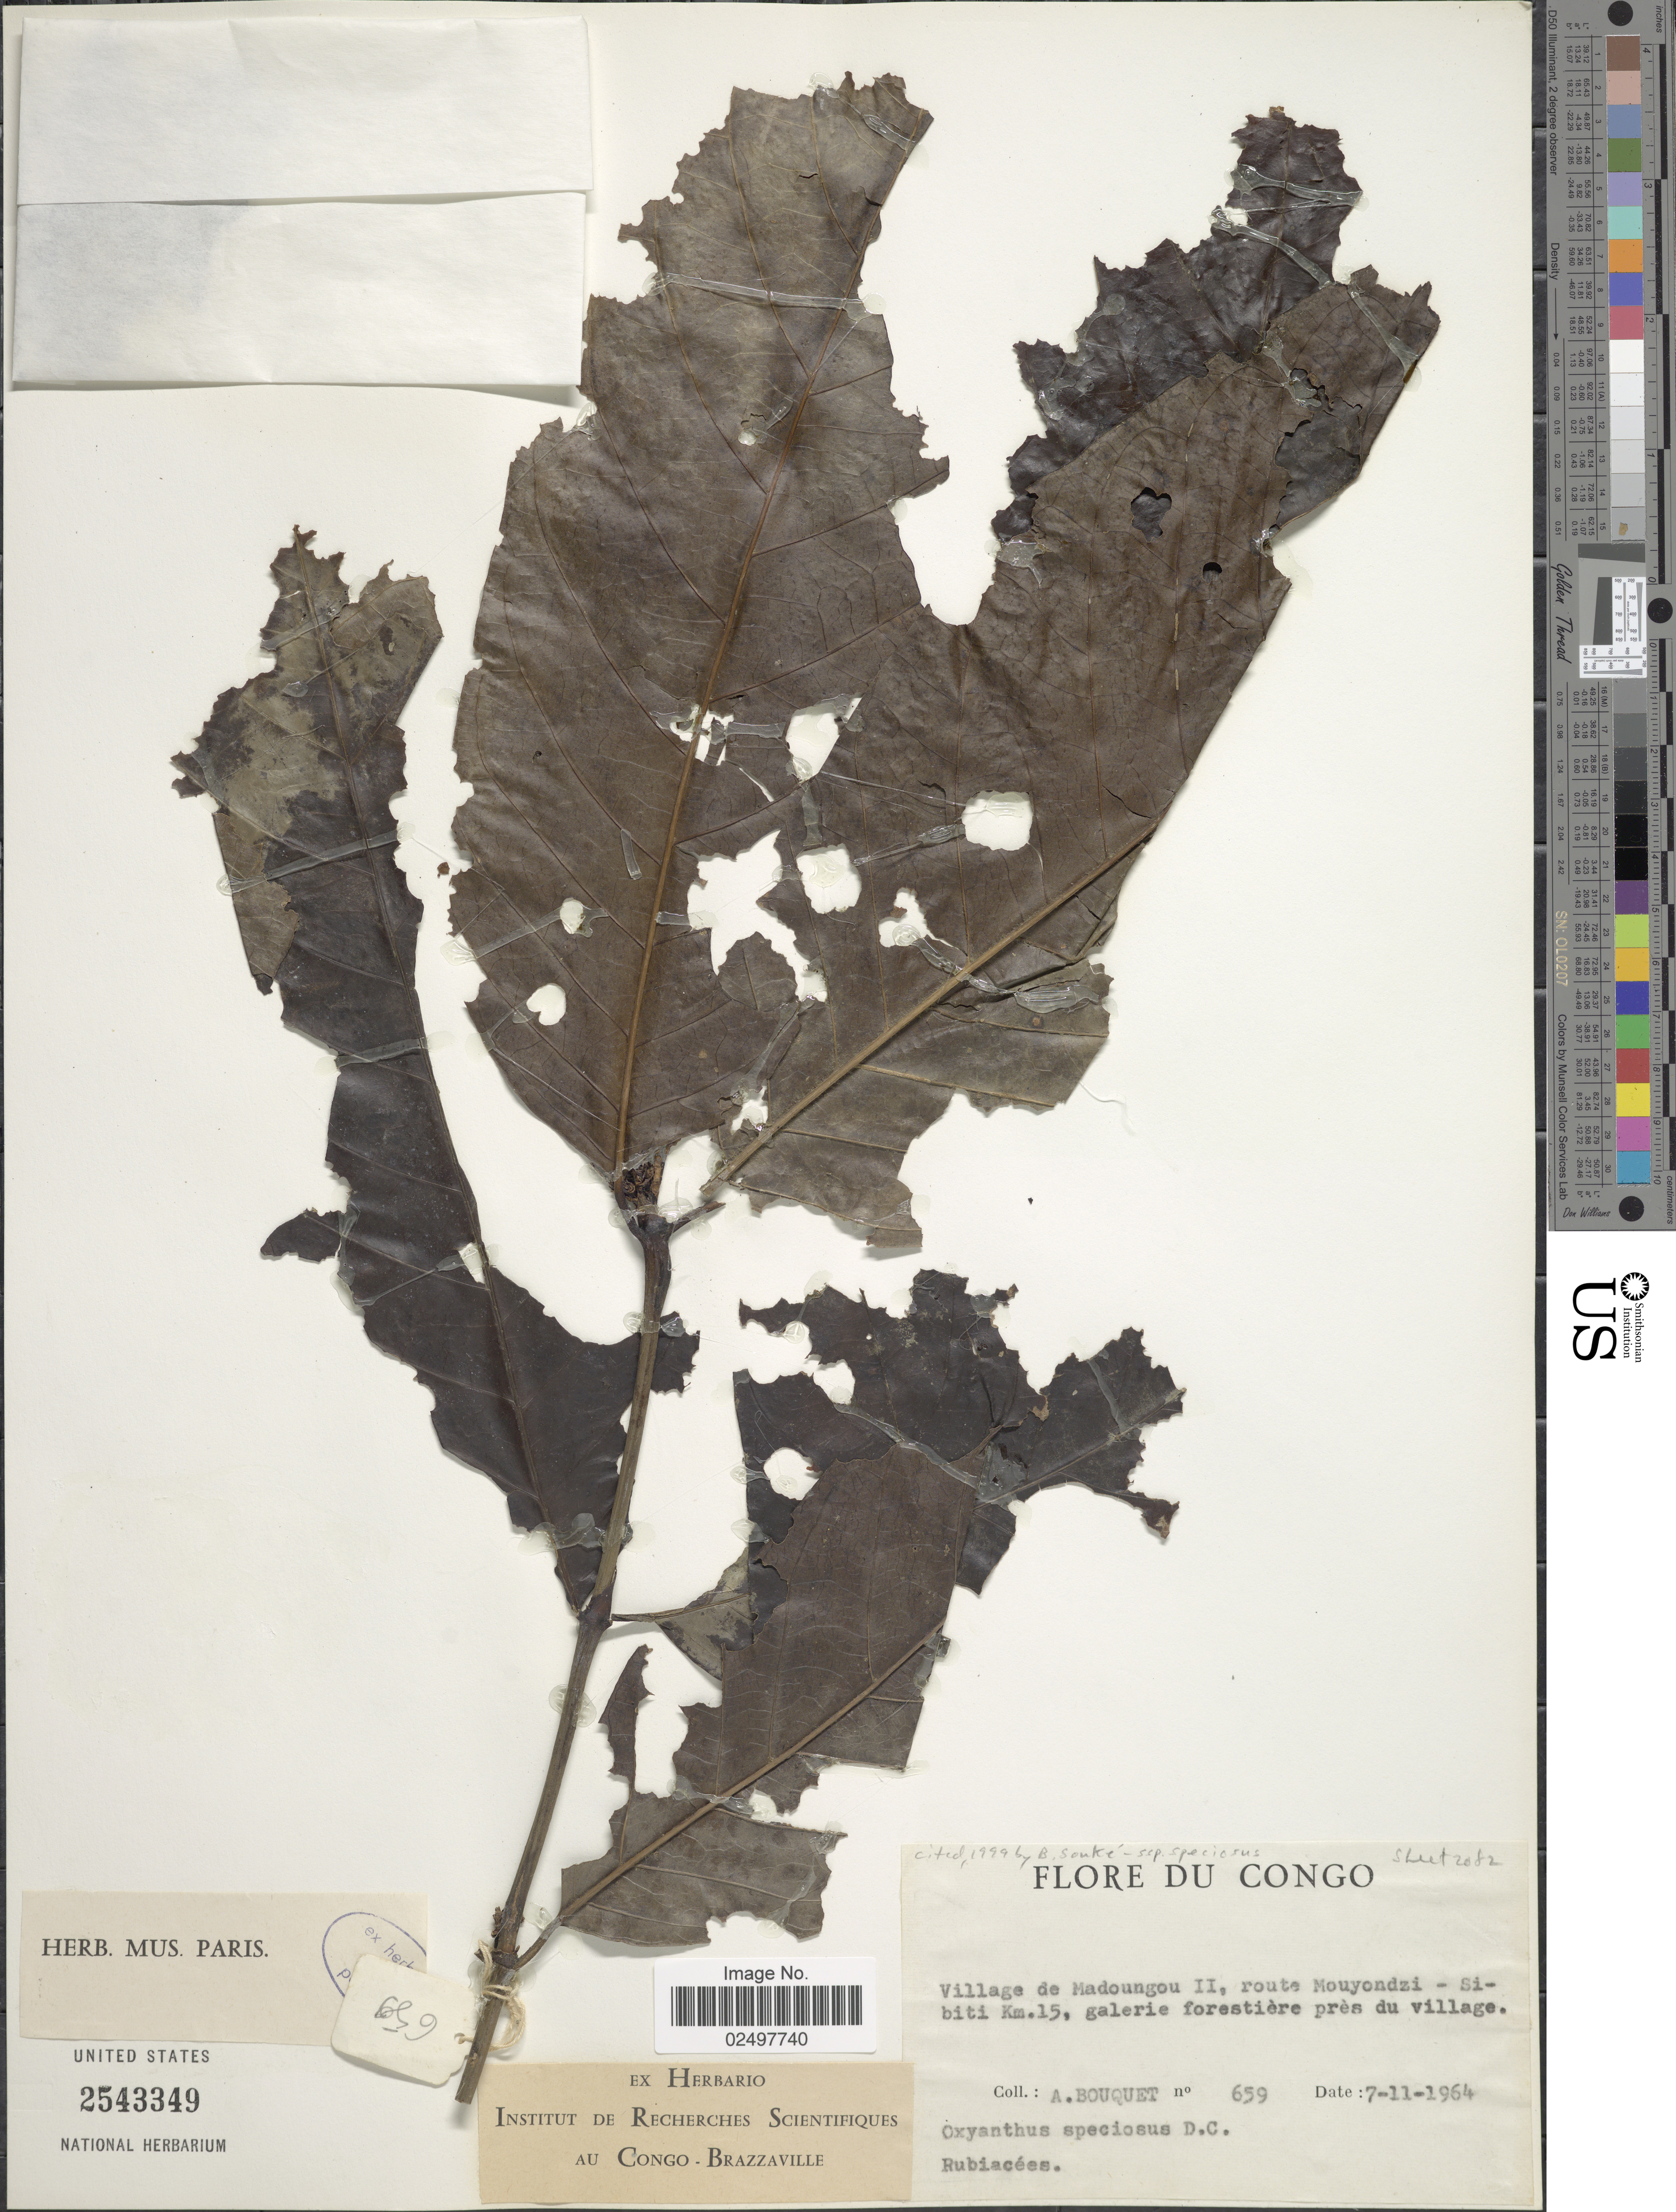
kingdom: Plantae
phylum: Tracheophyta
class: Magnoliopsida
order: Gentianales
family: Rubiaceae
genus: Oxyanthus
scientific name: Oxyanthus speciosus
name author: DC.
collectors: A. Bouquet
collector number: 659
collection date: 1964-11-07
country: Congo, Democratic Republic of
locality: Congo, Village de Madoungou II, route Mouyondzi - Sibiti Km. 15, galerie forestiere pres du village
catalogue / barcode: US 2543349